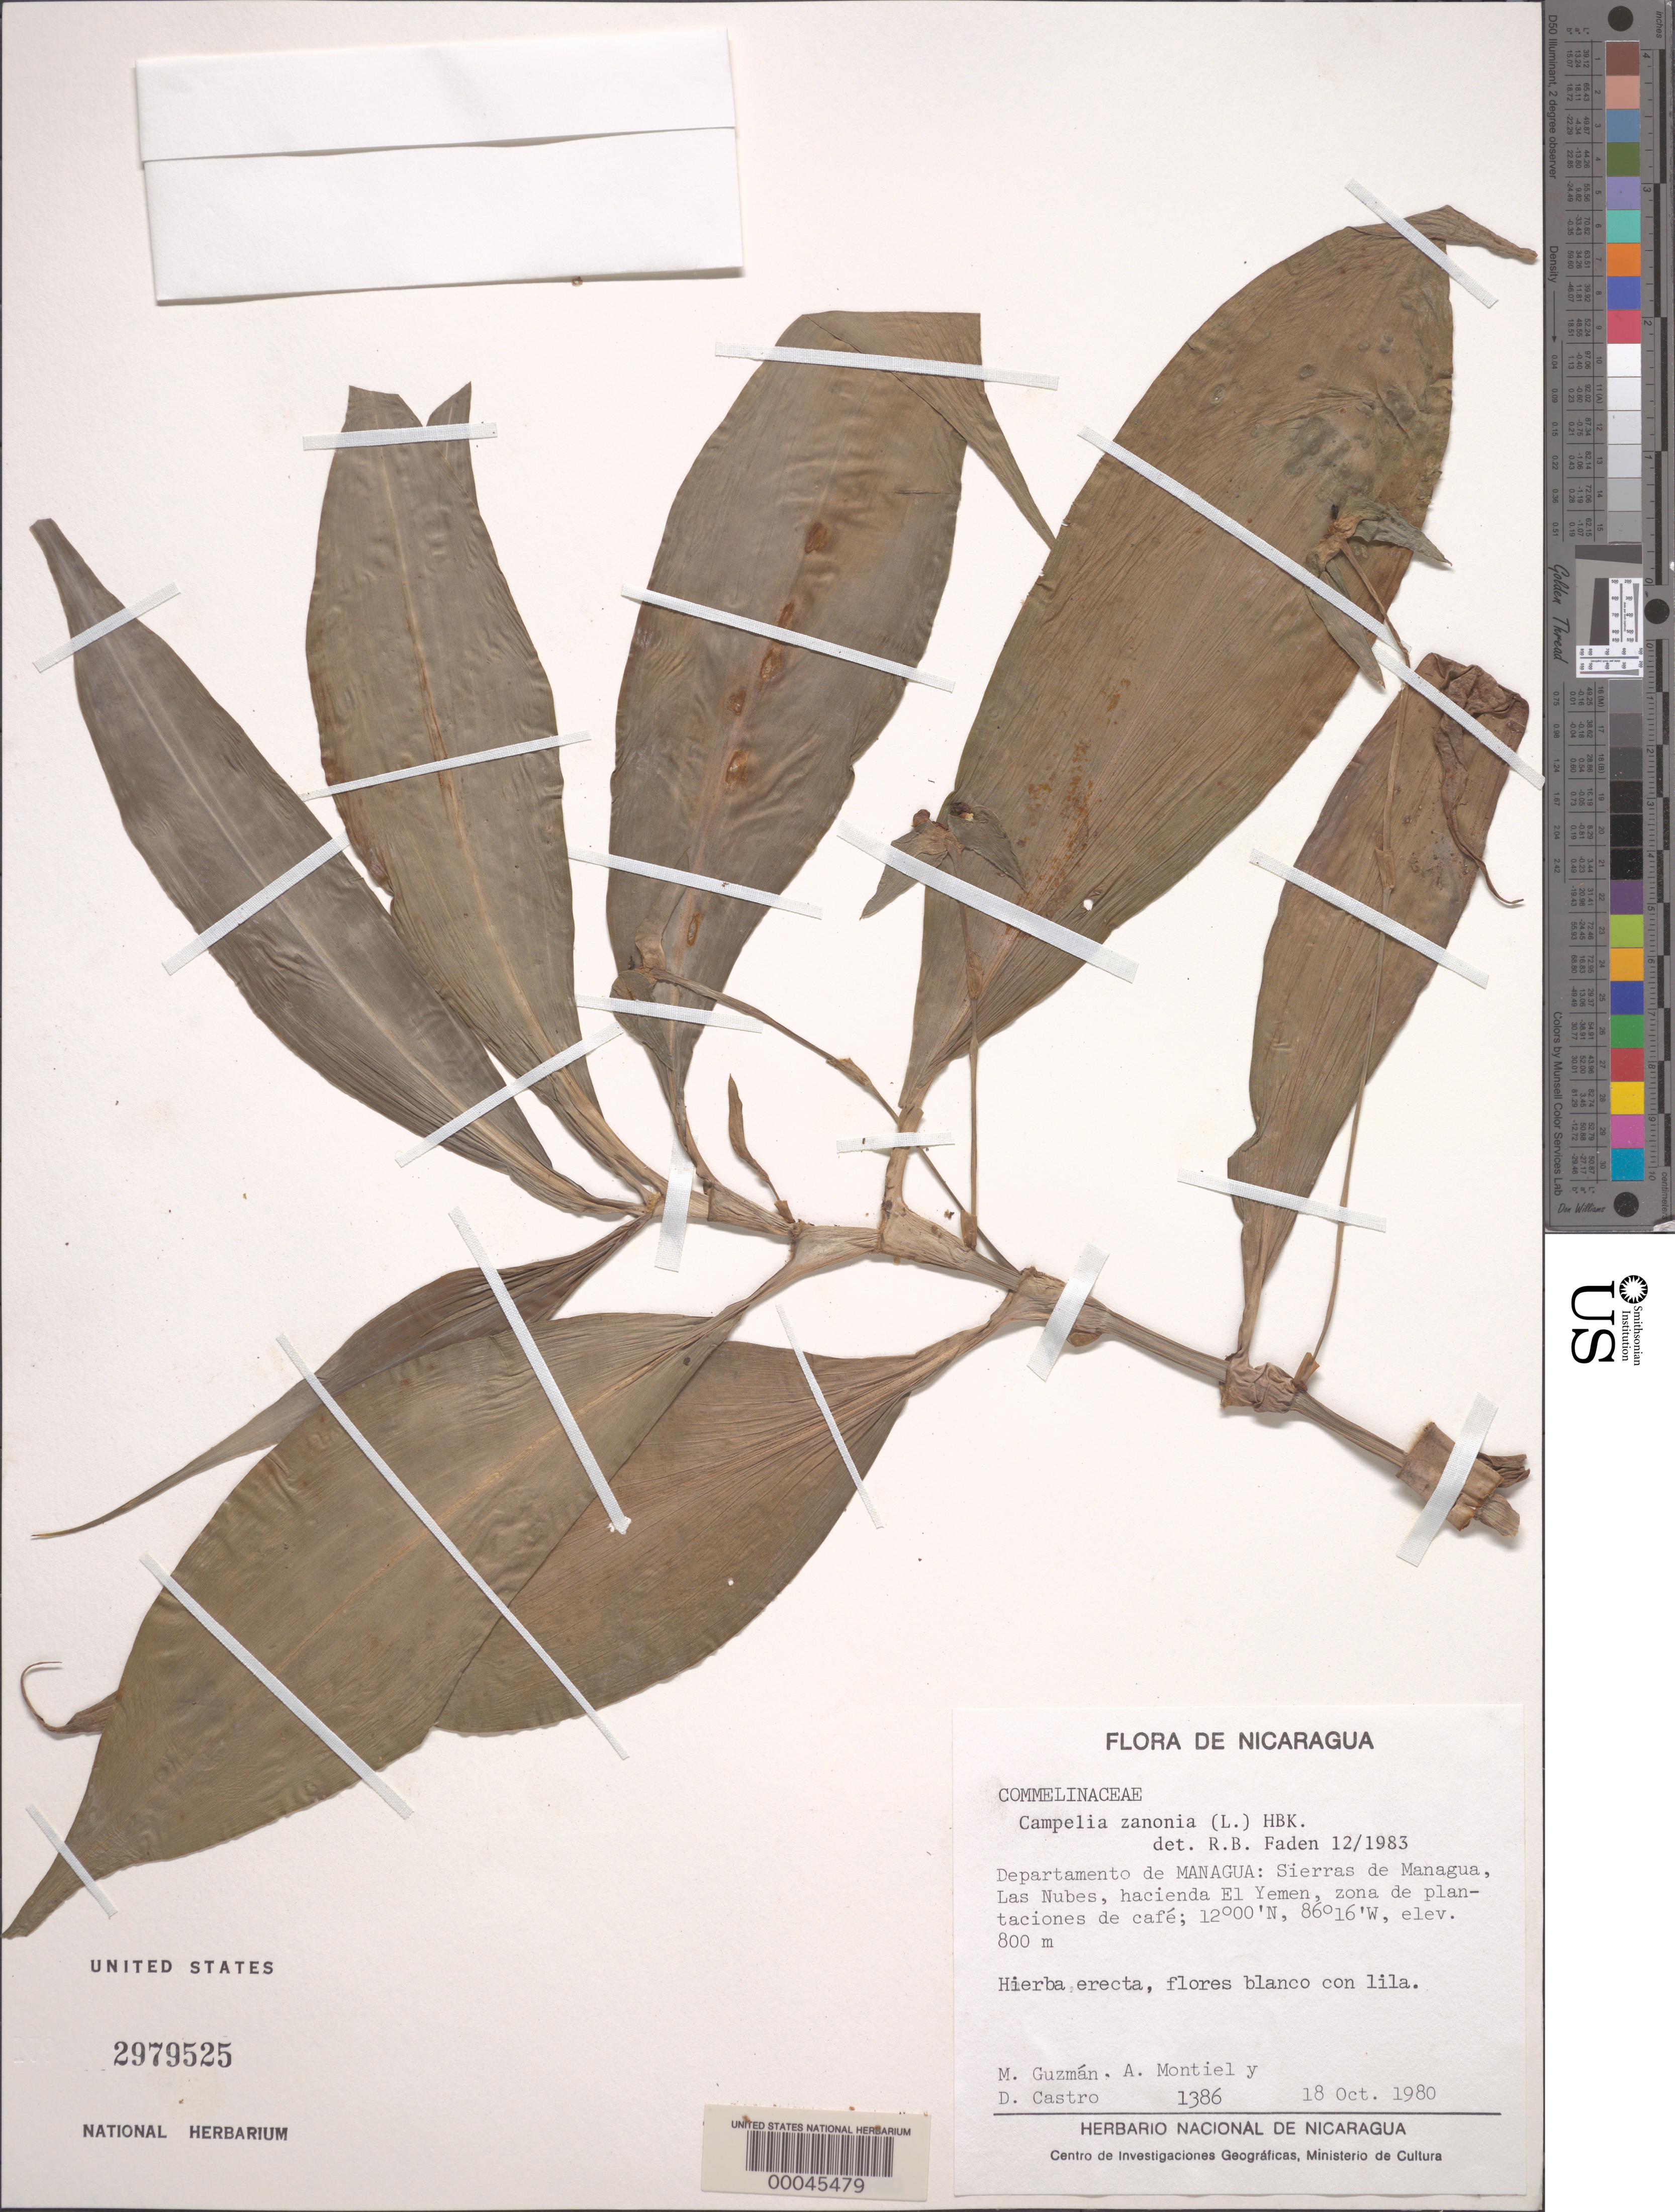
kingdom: Plantae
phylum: Tracheophyta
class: Liliopsida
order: Commelinales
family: Commelinaceae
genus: Tradescantia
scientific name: Tradescantia zanonia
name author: (L.) Sw.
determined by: Faden, Robert B., (US), Smithsonian Institution - National Museum of Natural History (UNITED STATES)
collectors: M. Guzman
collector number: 1386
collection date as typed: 18 Oct 1980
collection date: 1980-10-18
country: Nicaragua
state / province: Managua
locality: Sierra de managua, las nubes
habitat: Coffee plantation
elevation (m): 800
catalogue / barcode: US 2979525